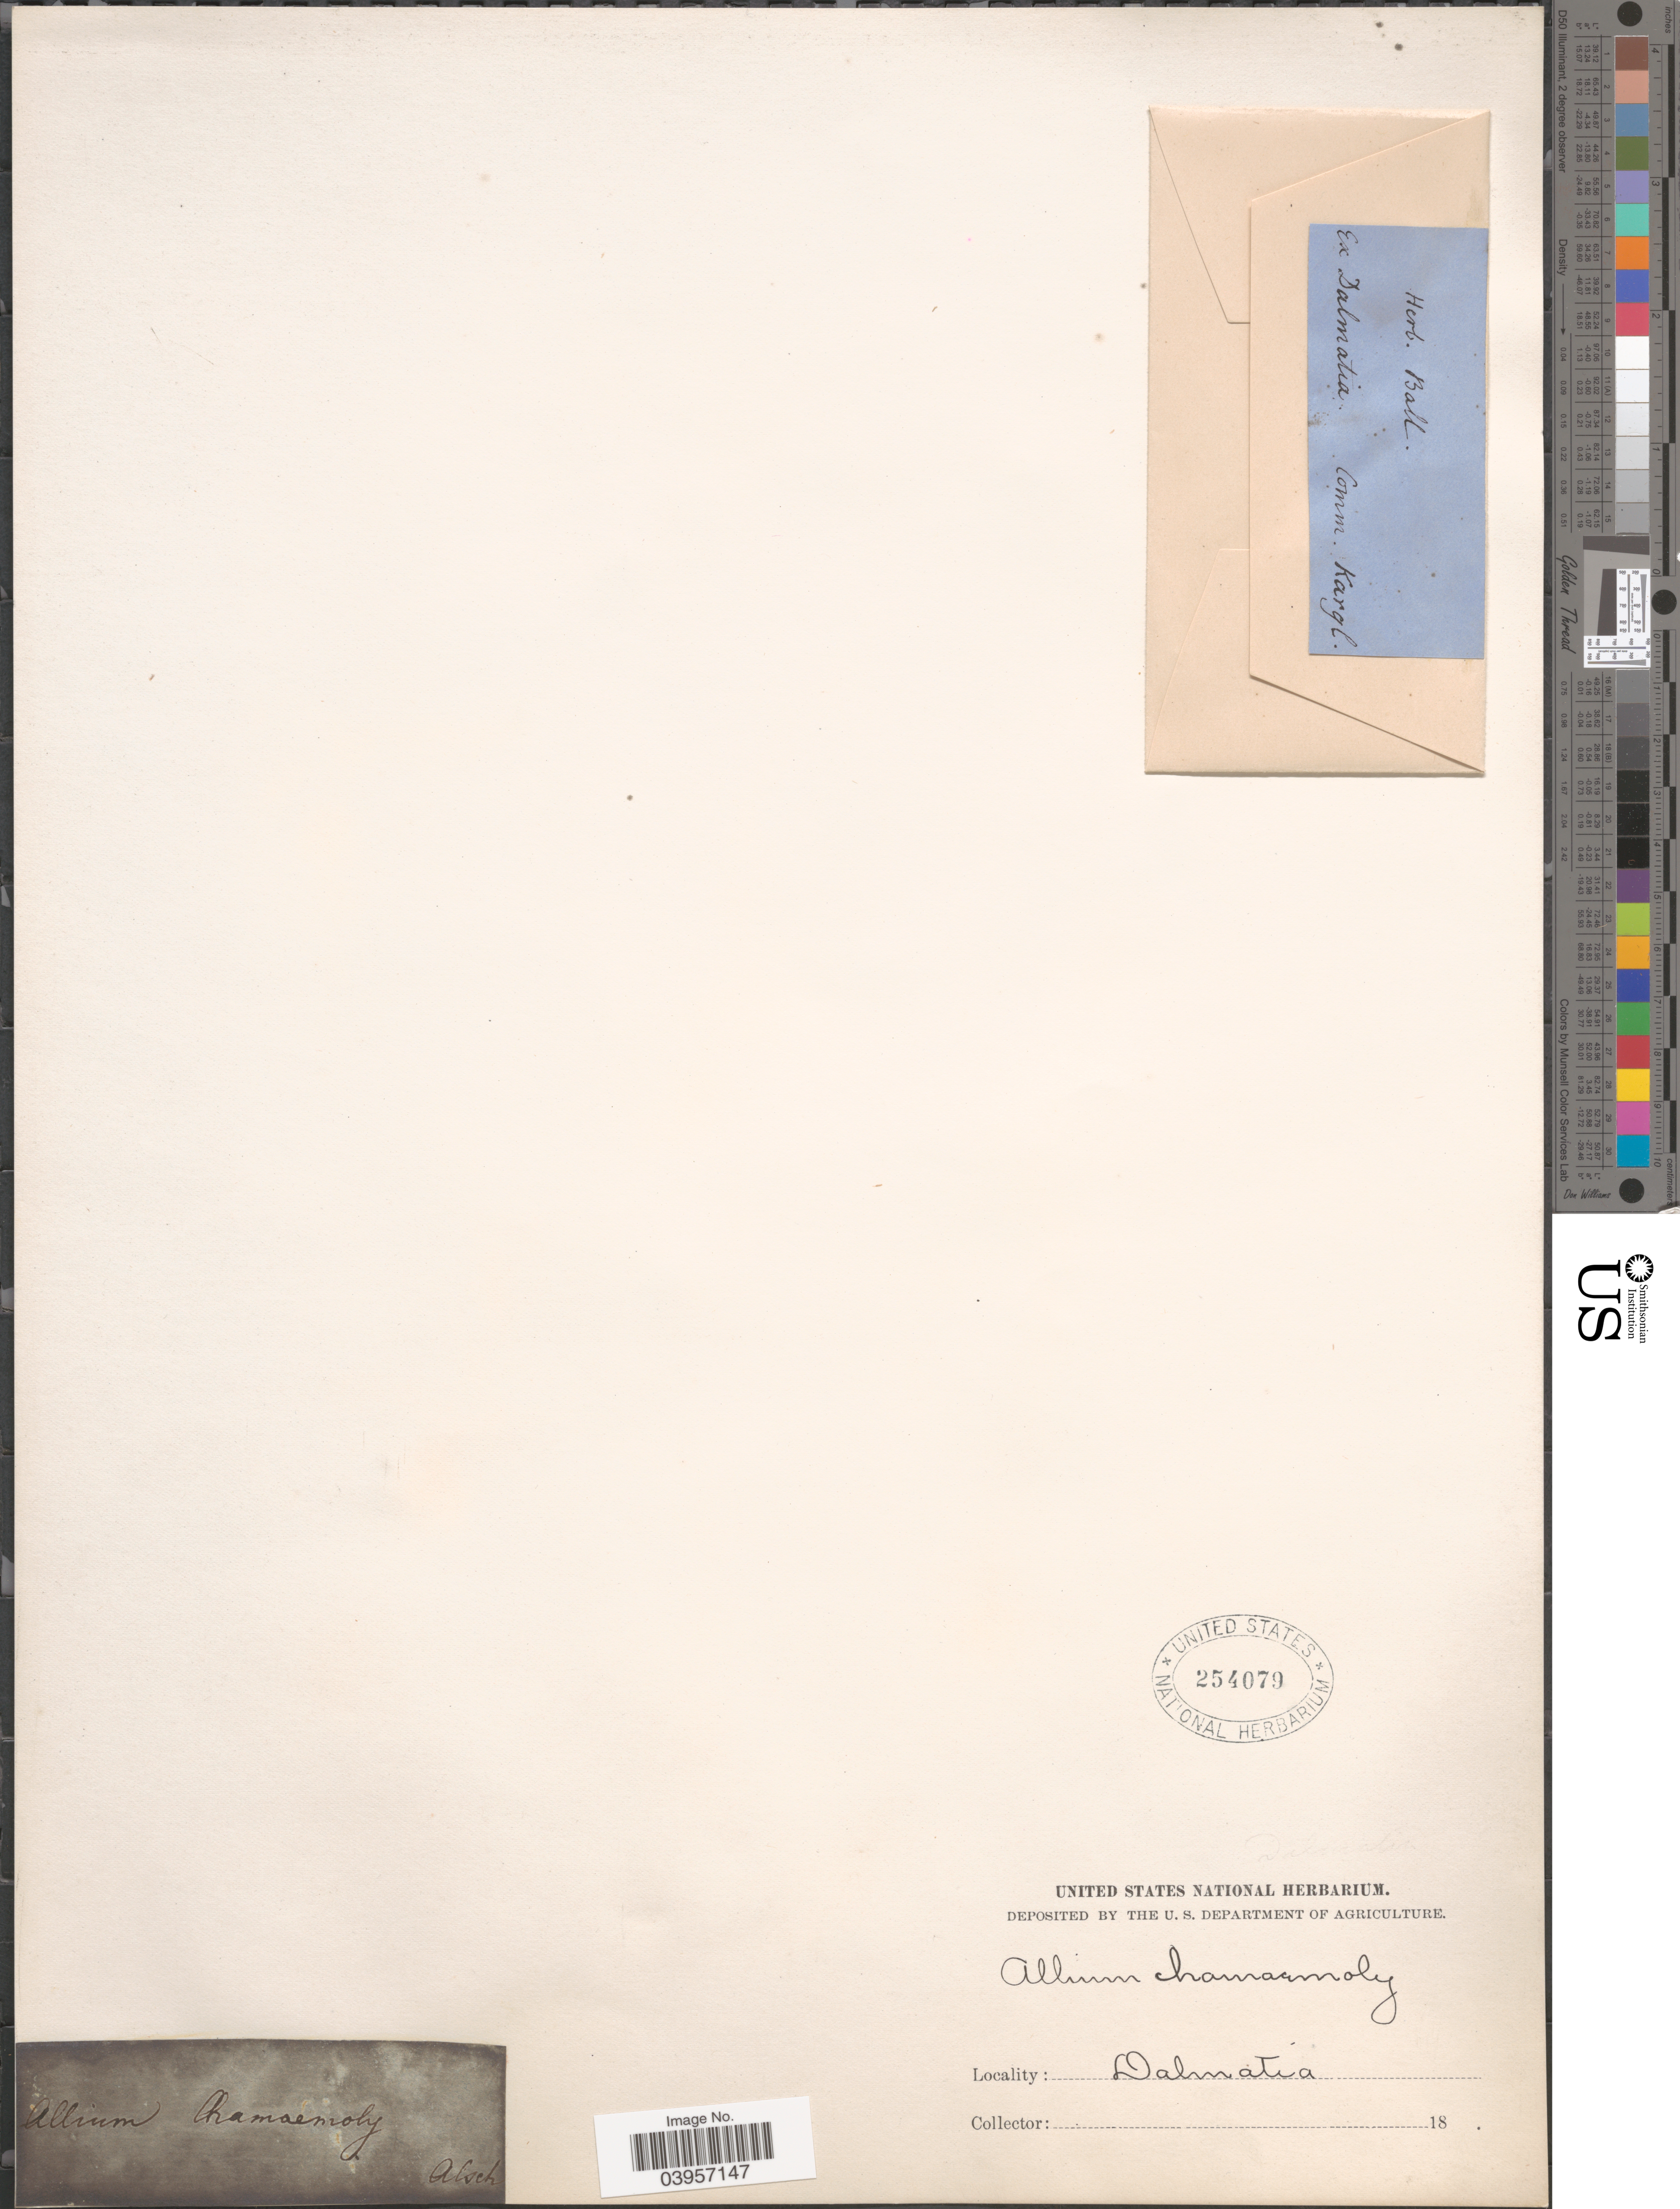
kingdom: Plantae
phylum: Tracheophyta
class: Liliopsida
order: Asparagales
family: Amaryllidaceae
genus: Allium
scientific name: Allium chamaemoly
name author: L.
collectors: ex herb. Ball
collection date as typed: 18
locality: Dalmatia. Alsch.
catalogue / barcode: US 254079